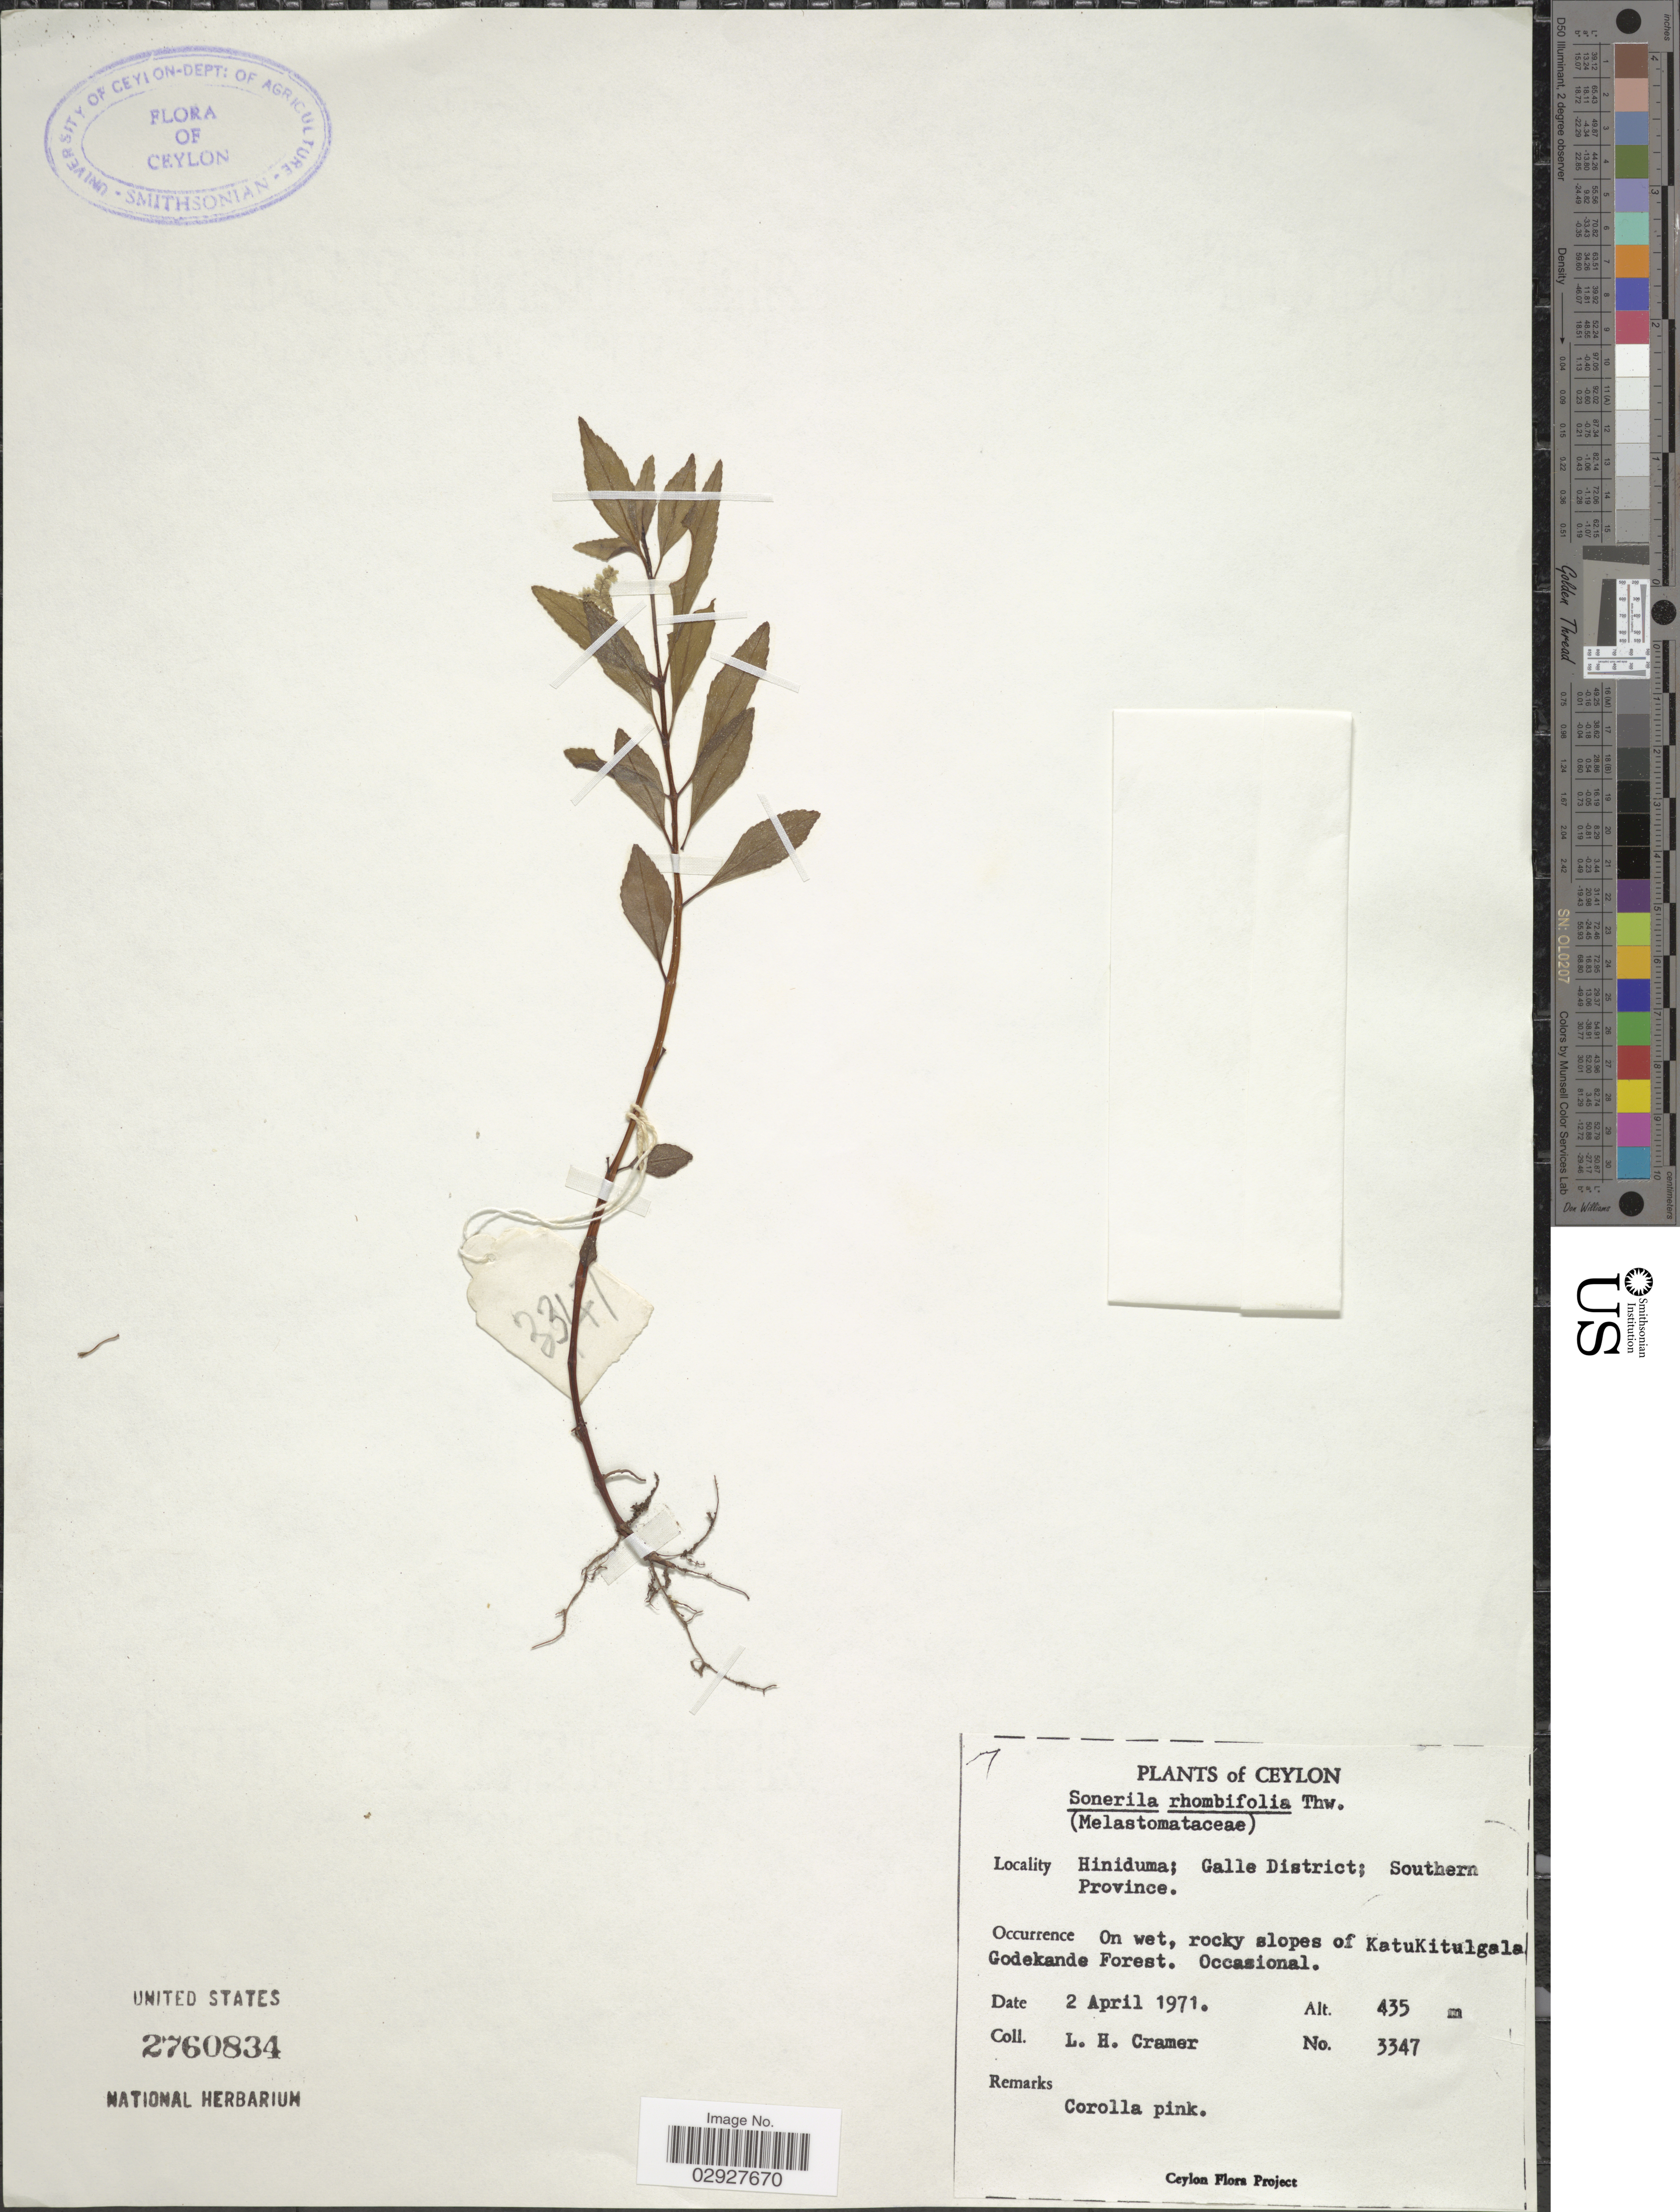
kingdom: Plantae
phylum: Tracheophyta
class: Magnoliopsida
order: Myrtales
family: Melastomataceae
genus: Sonerila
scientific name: Sonerila rhombifolia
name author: Thwaites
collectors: L. H. Cramer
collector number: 3347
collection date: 1971-04-02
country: Sri Lanka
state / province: Southern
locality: Ceylon. Hiniduma; Galle District. On wet, rocky slopes of Katukitulgala Godekande Forest.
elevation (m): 435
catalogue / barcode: US 2760834